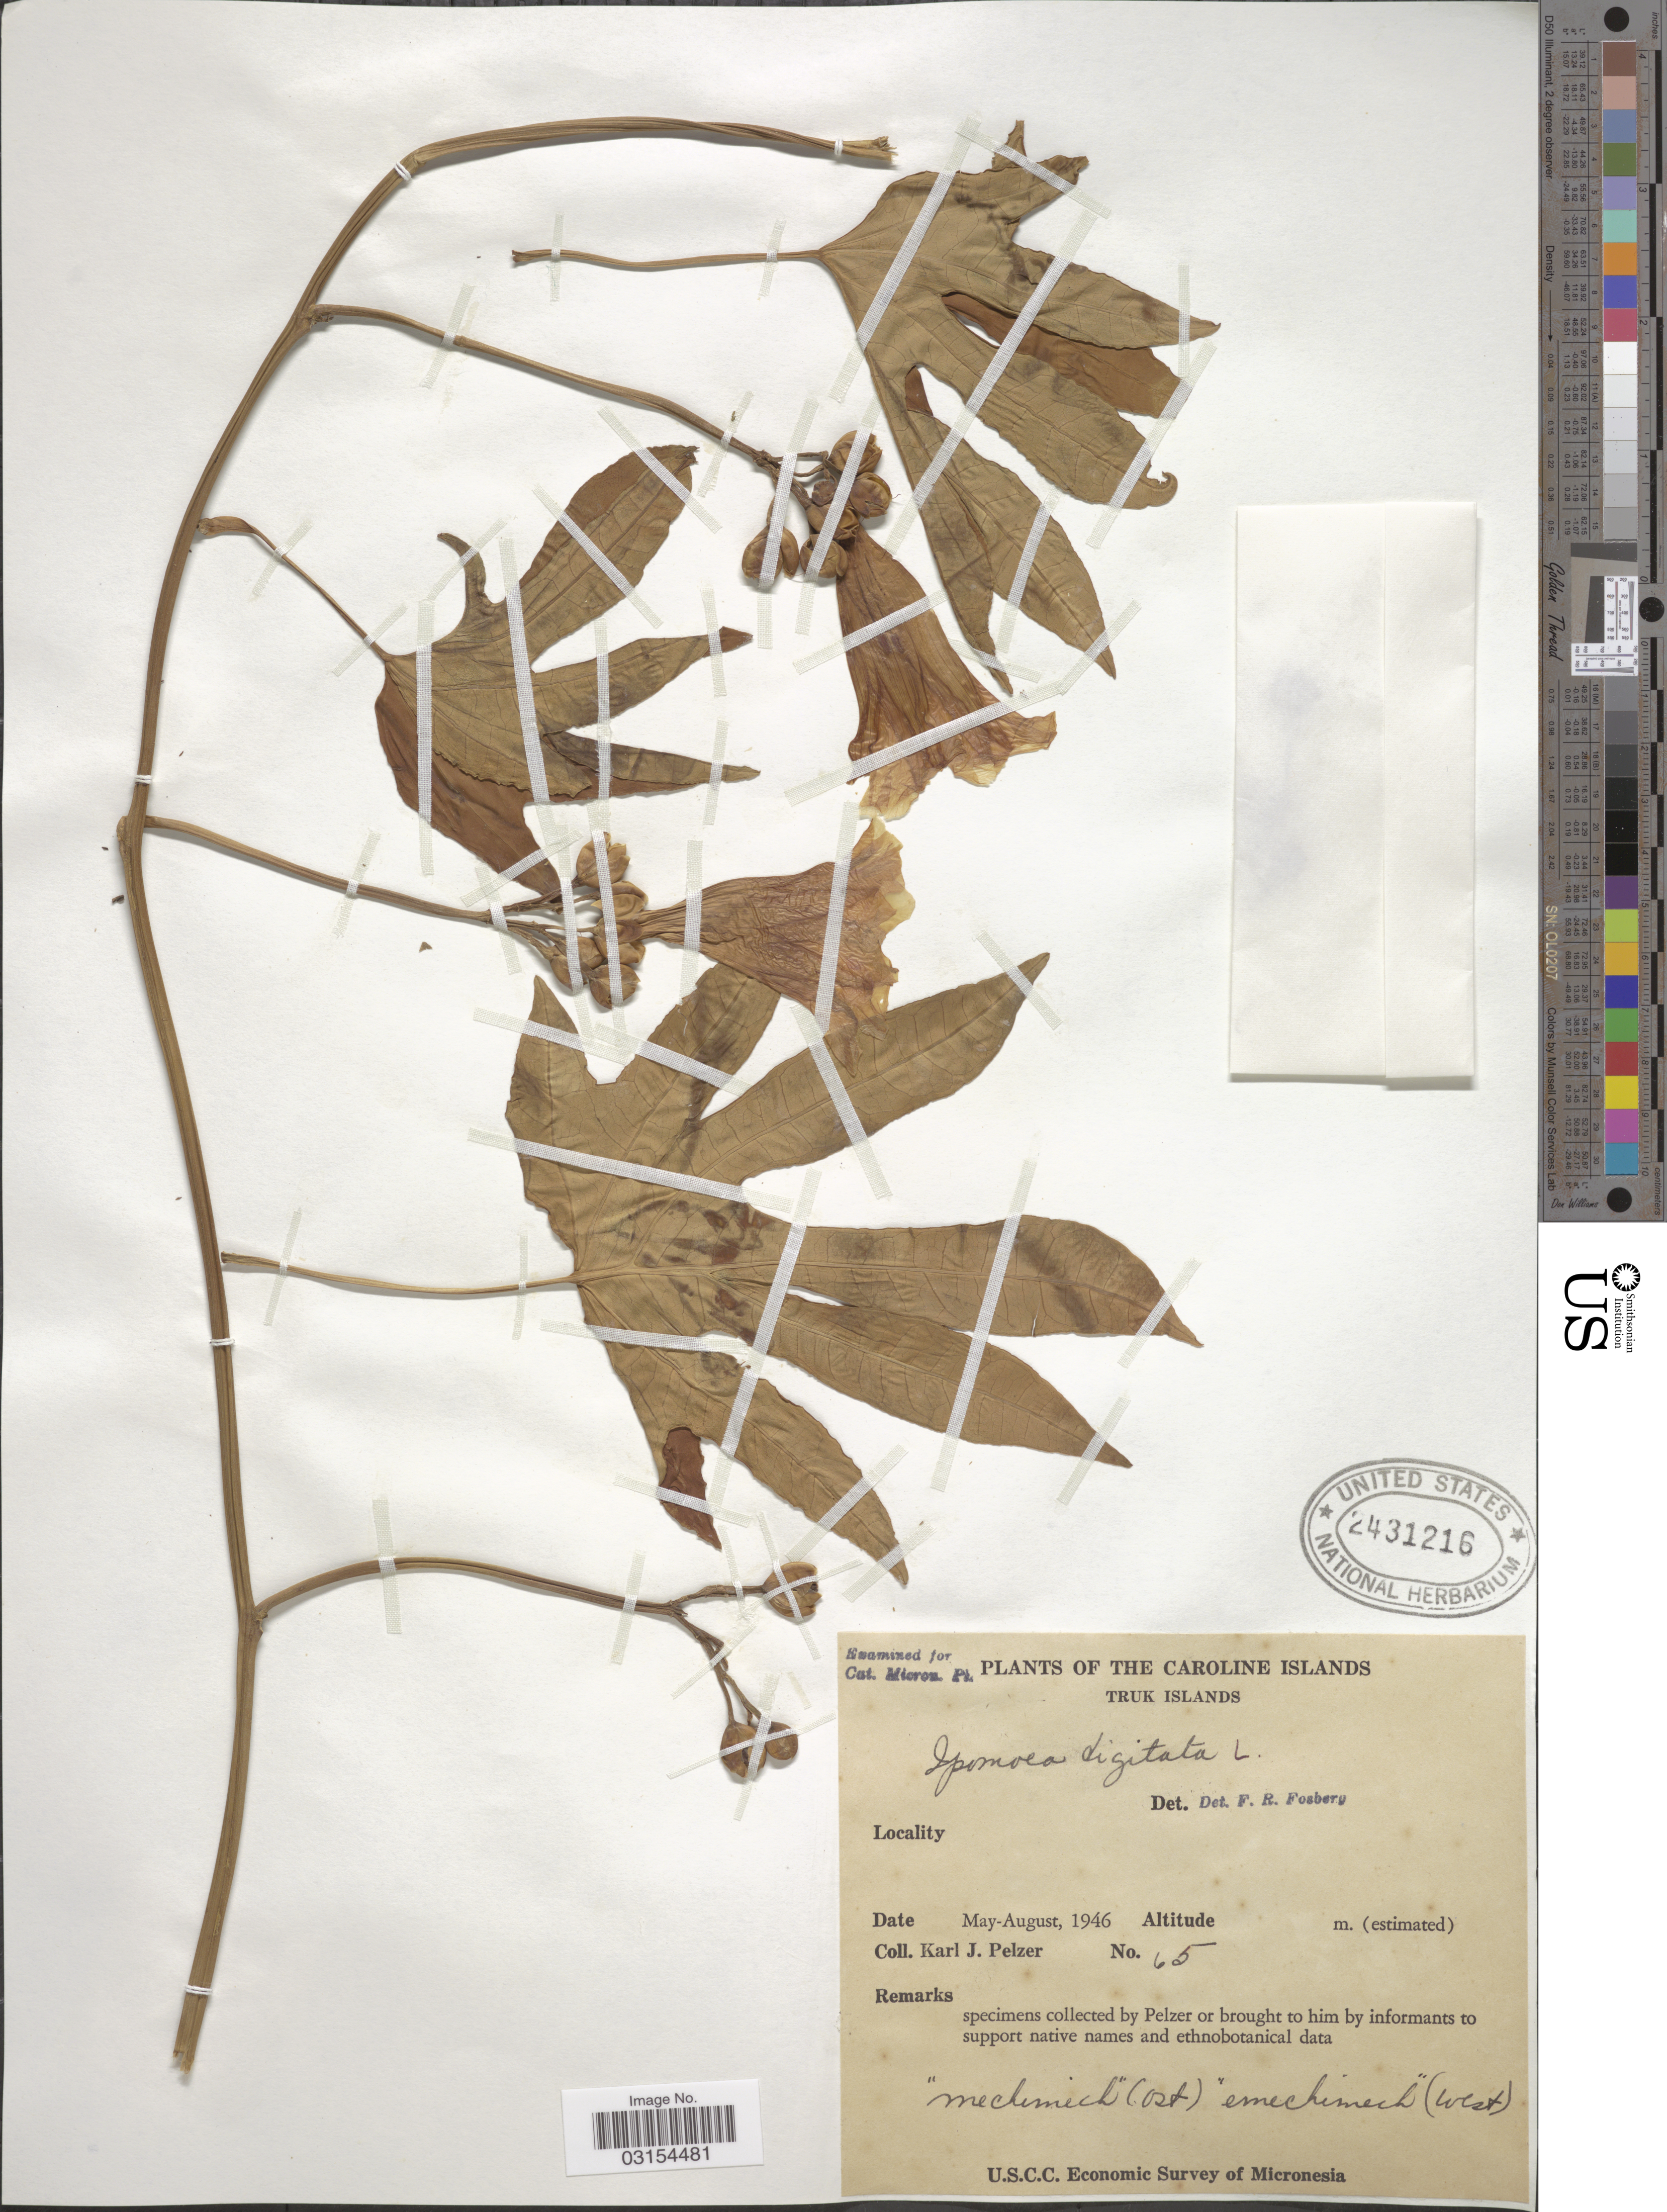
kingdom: Plantae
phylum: Tracheophyta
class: Magnoliopsida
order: Solanales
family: Convolvulaceae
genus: Ipomoea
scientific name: Ipomoea mauritiana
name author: Jacq.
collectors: K. J. Pelzer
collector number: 65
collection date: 1946-05/1946-08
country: Micronesia, Federated States of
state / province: Truk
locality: Caroline Islands. Truk Islands.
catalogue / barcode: US 2431216